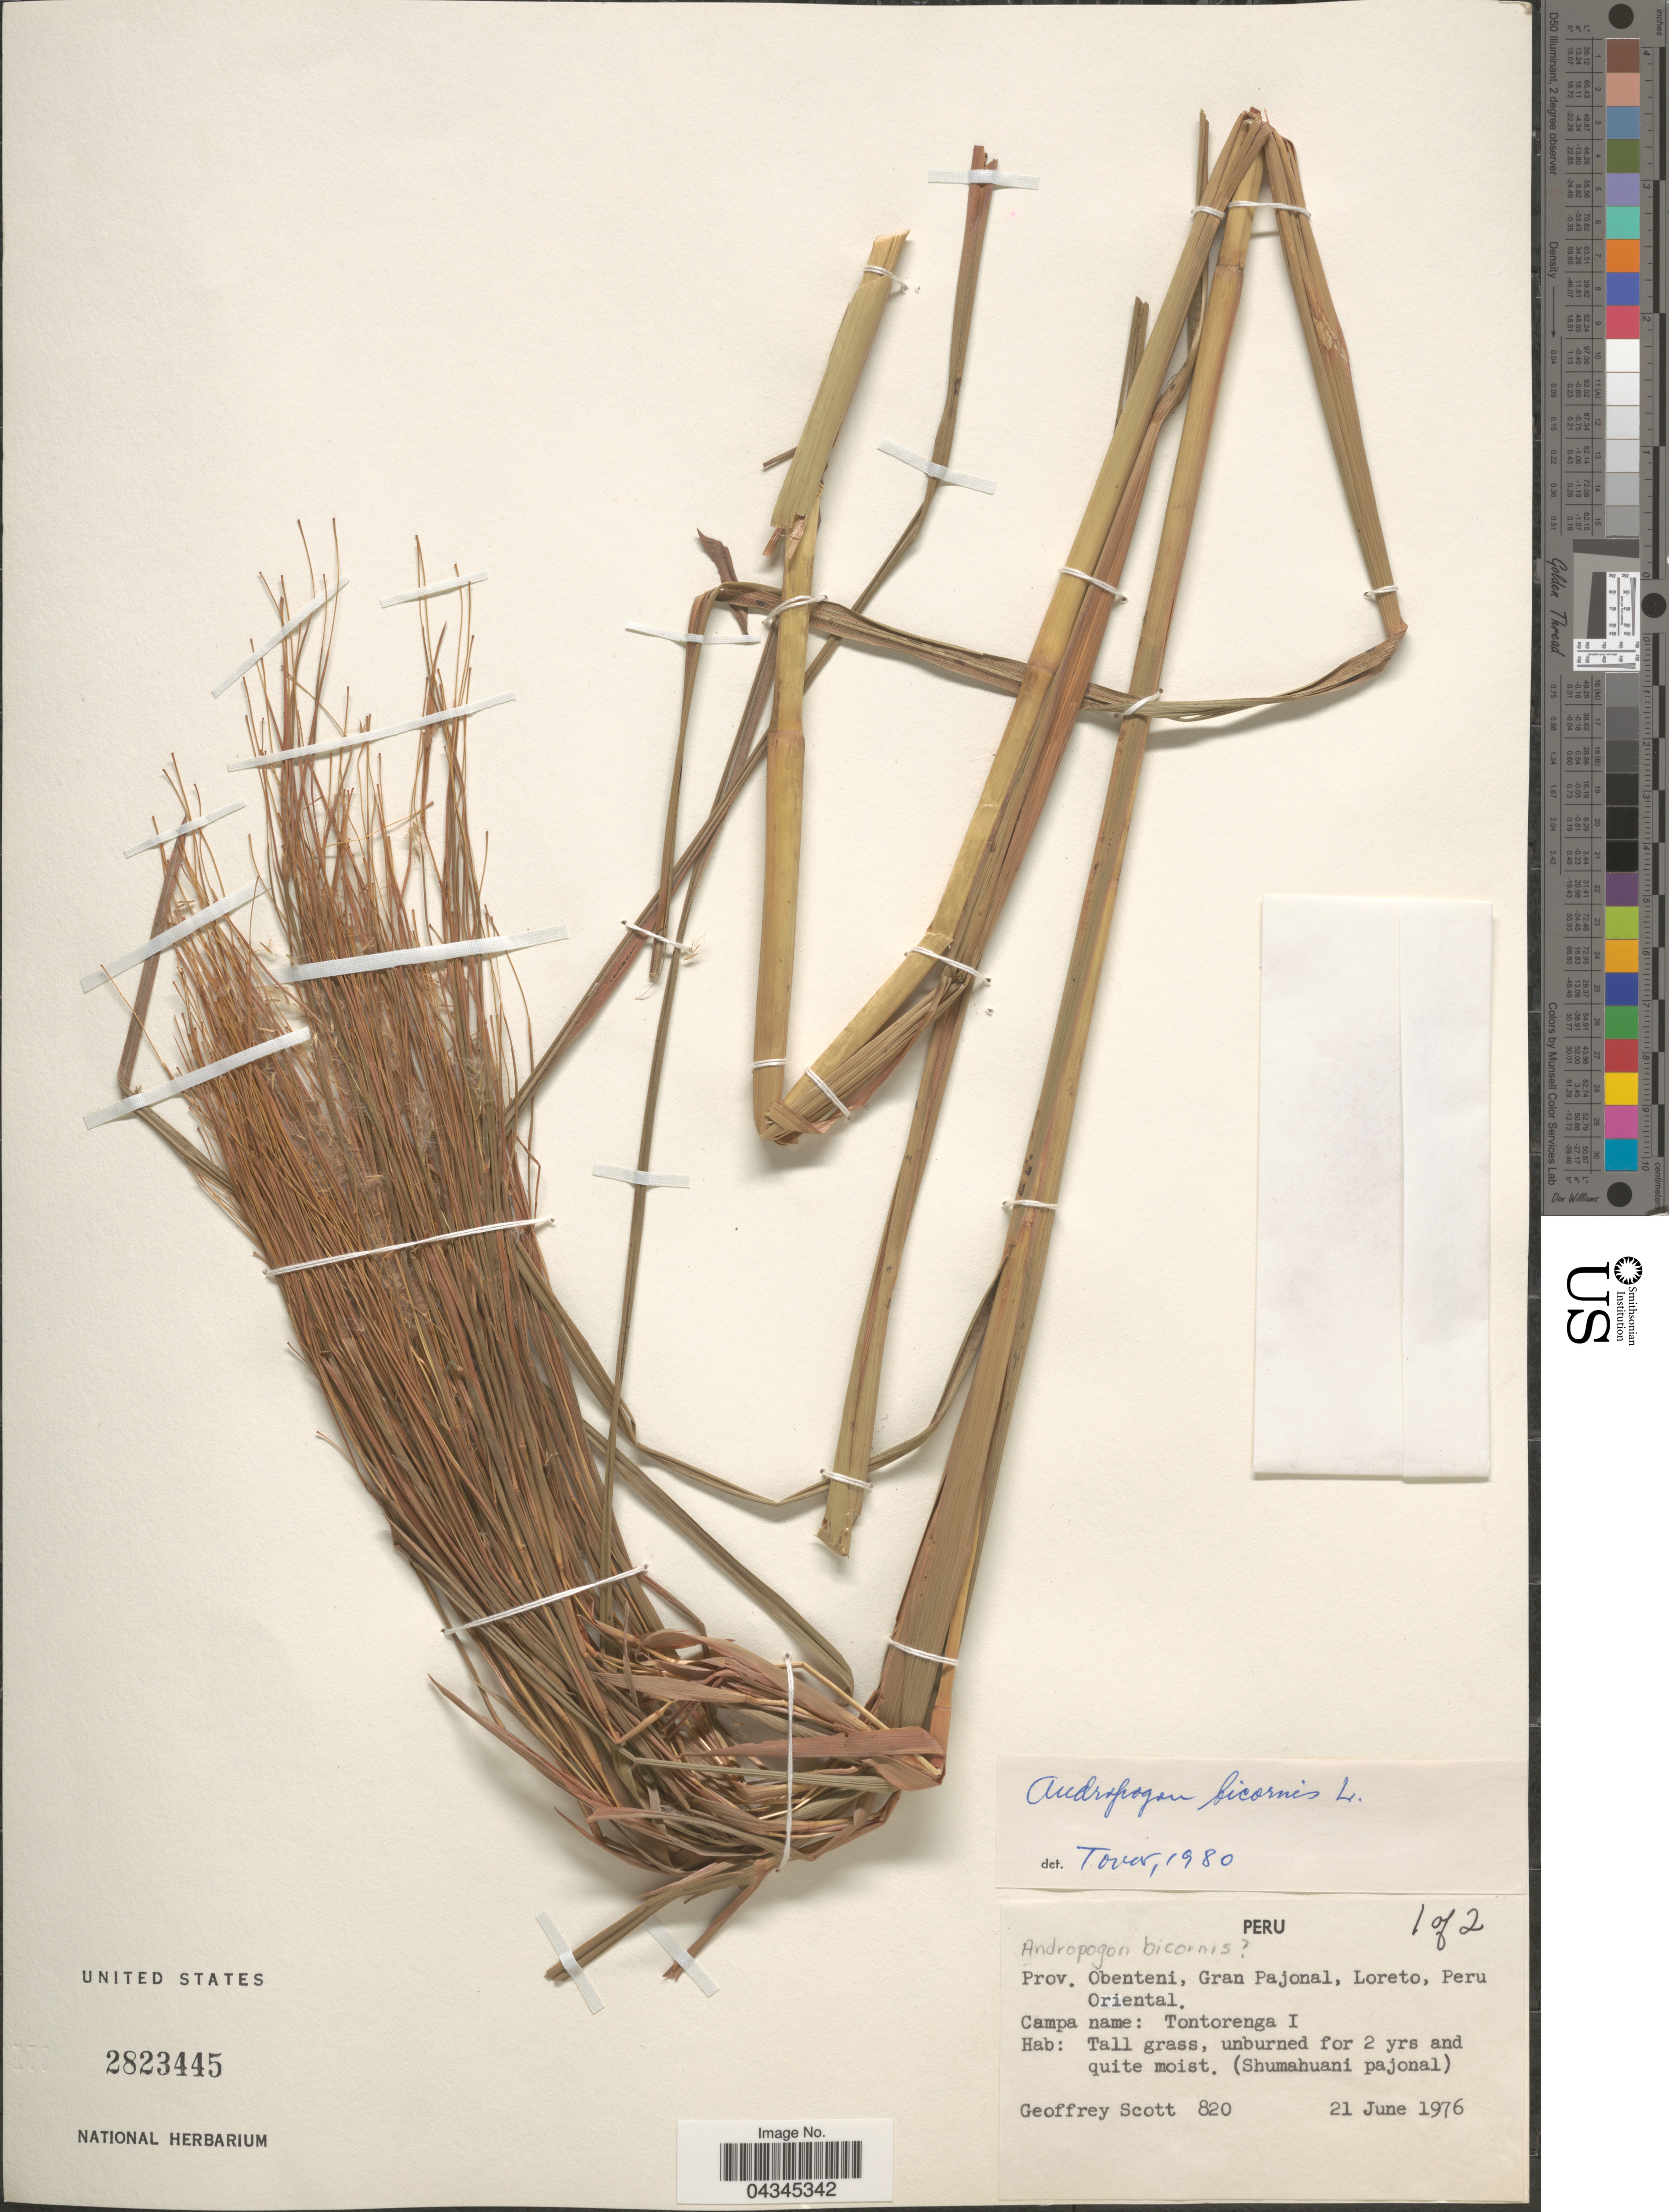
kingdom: Plantae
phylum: Tracheophyta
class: Liliopsida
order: Poales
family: Poaceae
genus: Andropogon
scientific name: Andropogon bicornis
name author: L.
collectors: G. Scott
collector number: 820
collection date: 1976-06-21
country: Peru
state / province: Loreto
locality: Obenteni, Gran Pajonal, Peru Oriental.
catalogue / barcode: US 2823445